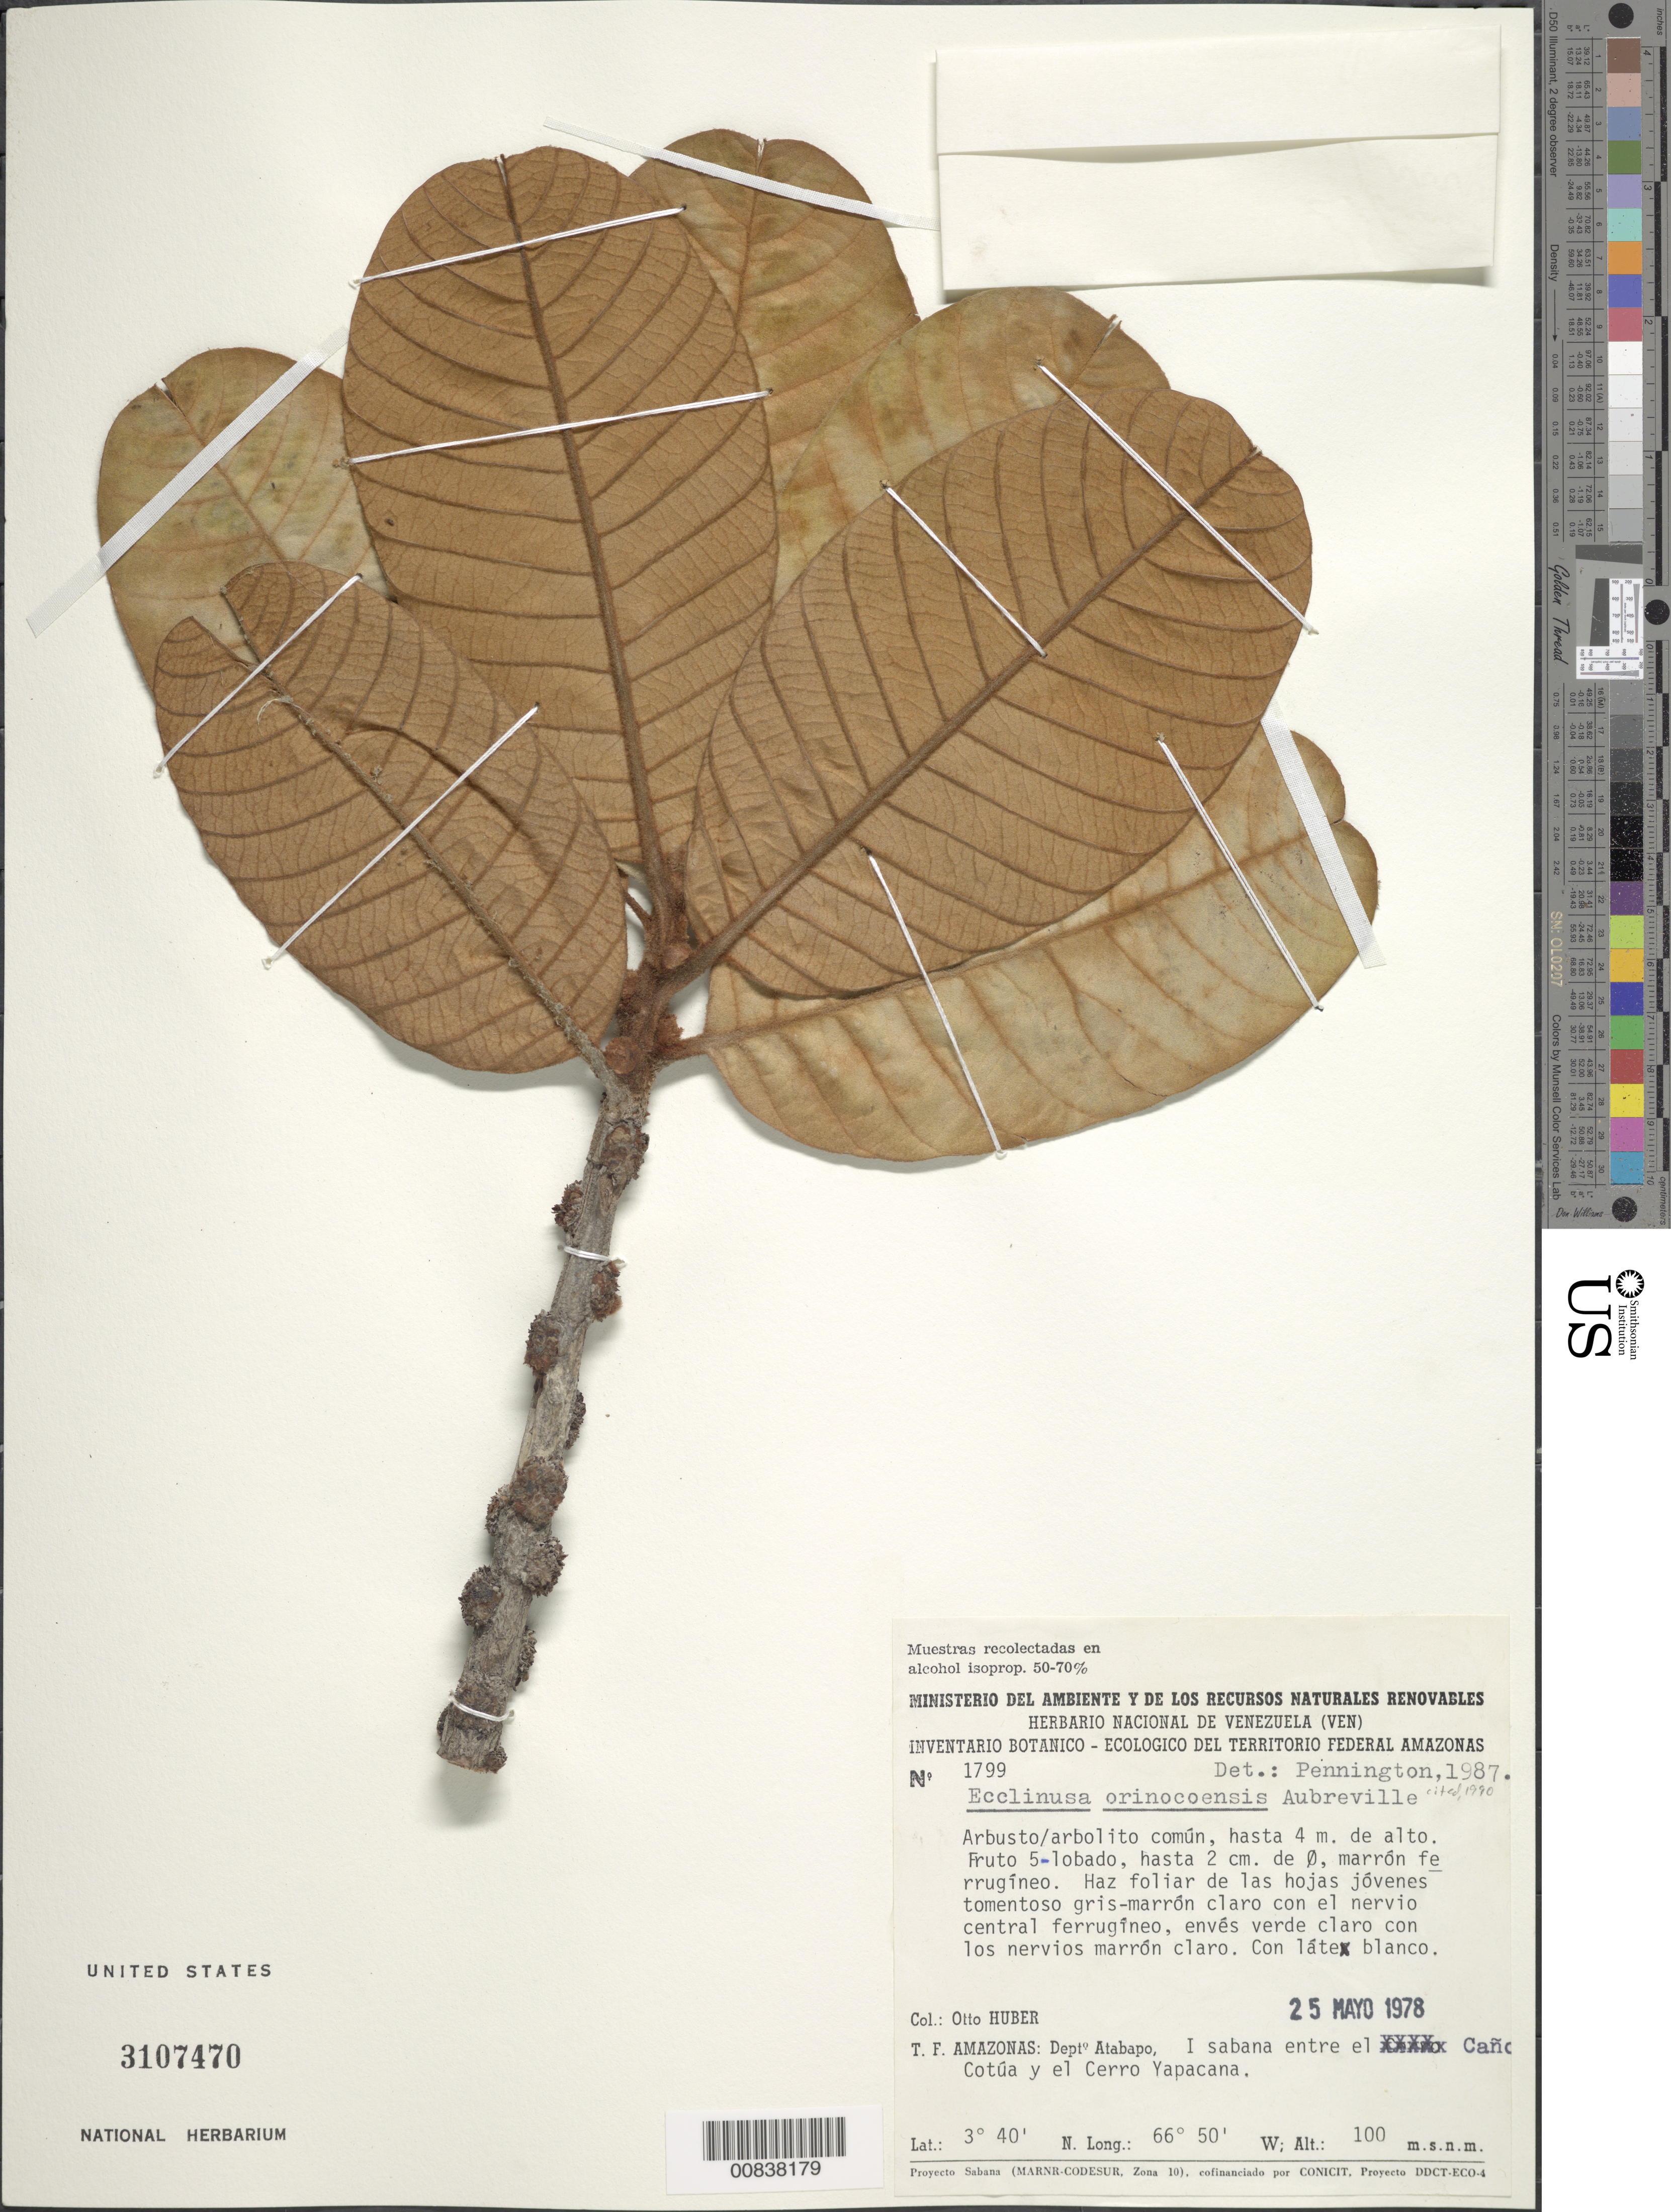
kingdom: Plantae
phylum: Tracheophyta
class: Magnoliopsida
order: Ericales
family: Sapotaceae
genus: Ecclinusa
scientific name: Ecclinusa orinocoensis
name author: Aubrév.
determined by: Pennington, T. D., (K)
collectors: O. Huber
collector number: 1799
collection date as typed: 25-May-78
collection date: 1978-05-25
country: Venezuela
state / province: Amazonas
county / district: Atabapo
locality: I sabana entre el Caño Cotua y el Cerro Yapacána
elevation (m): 100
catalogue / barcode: US 3107470